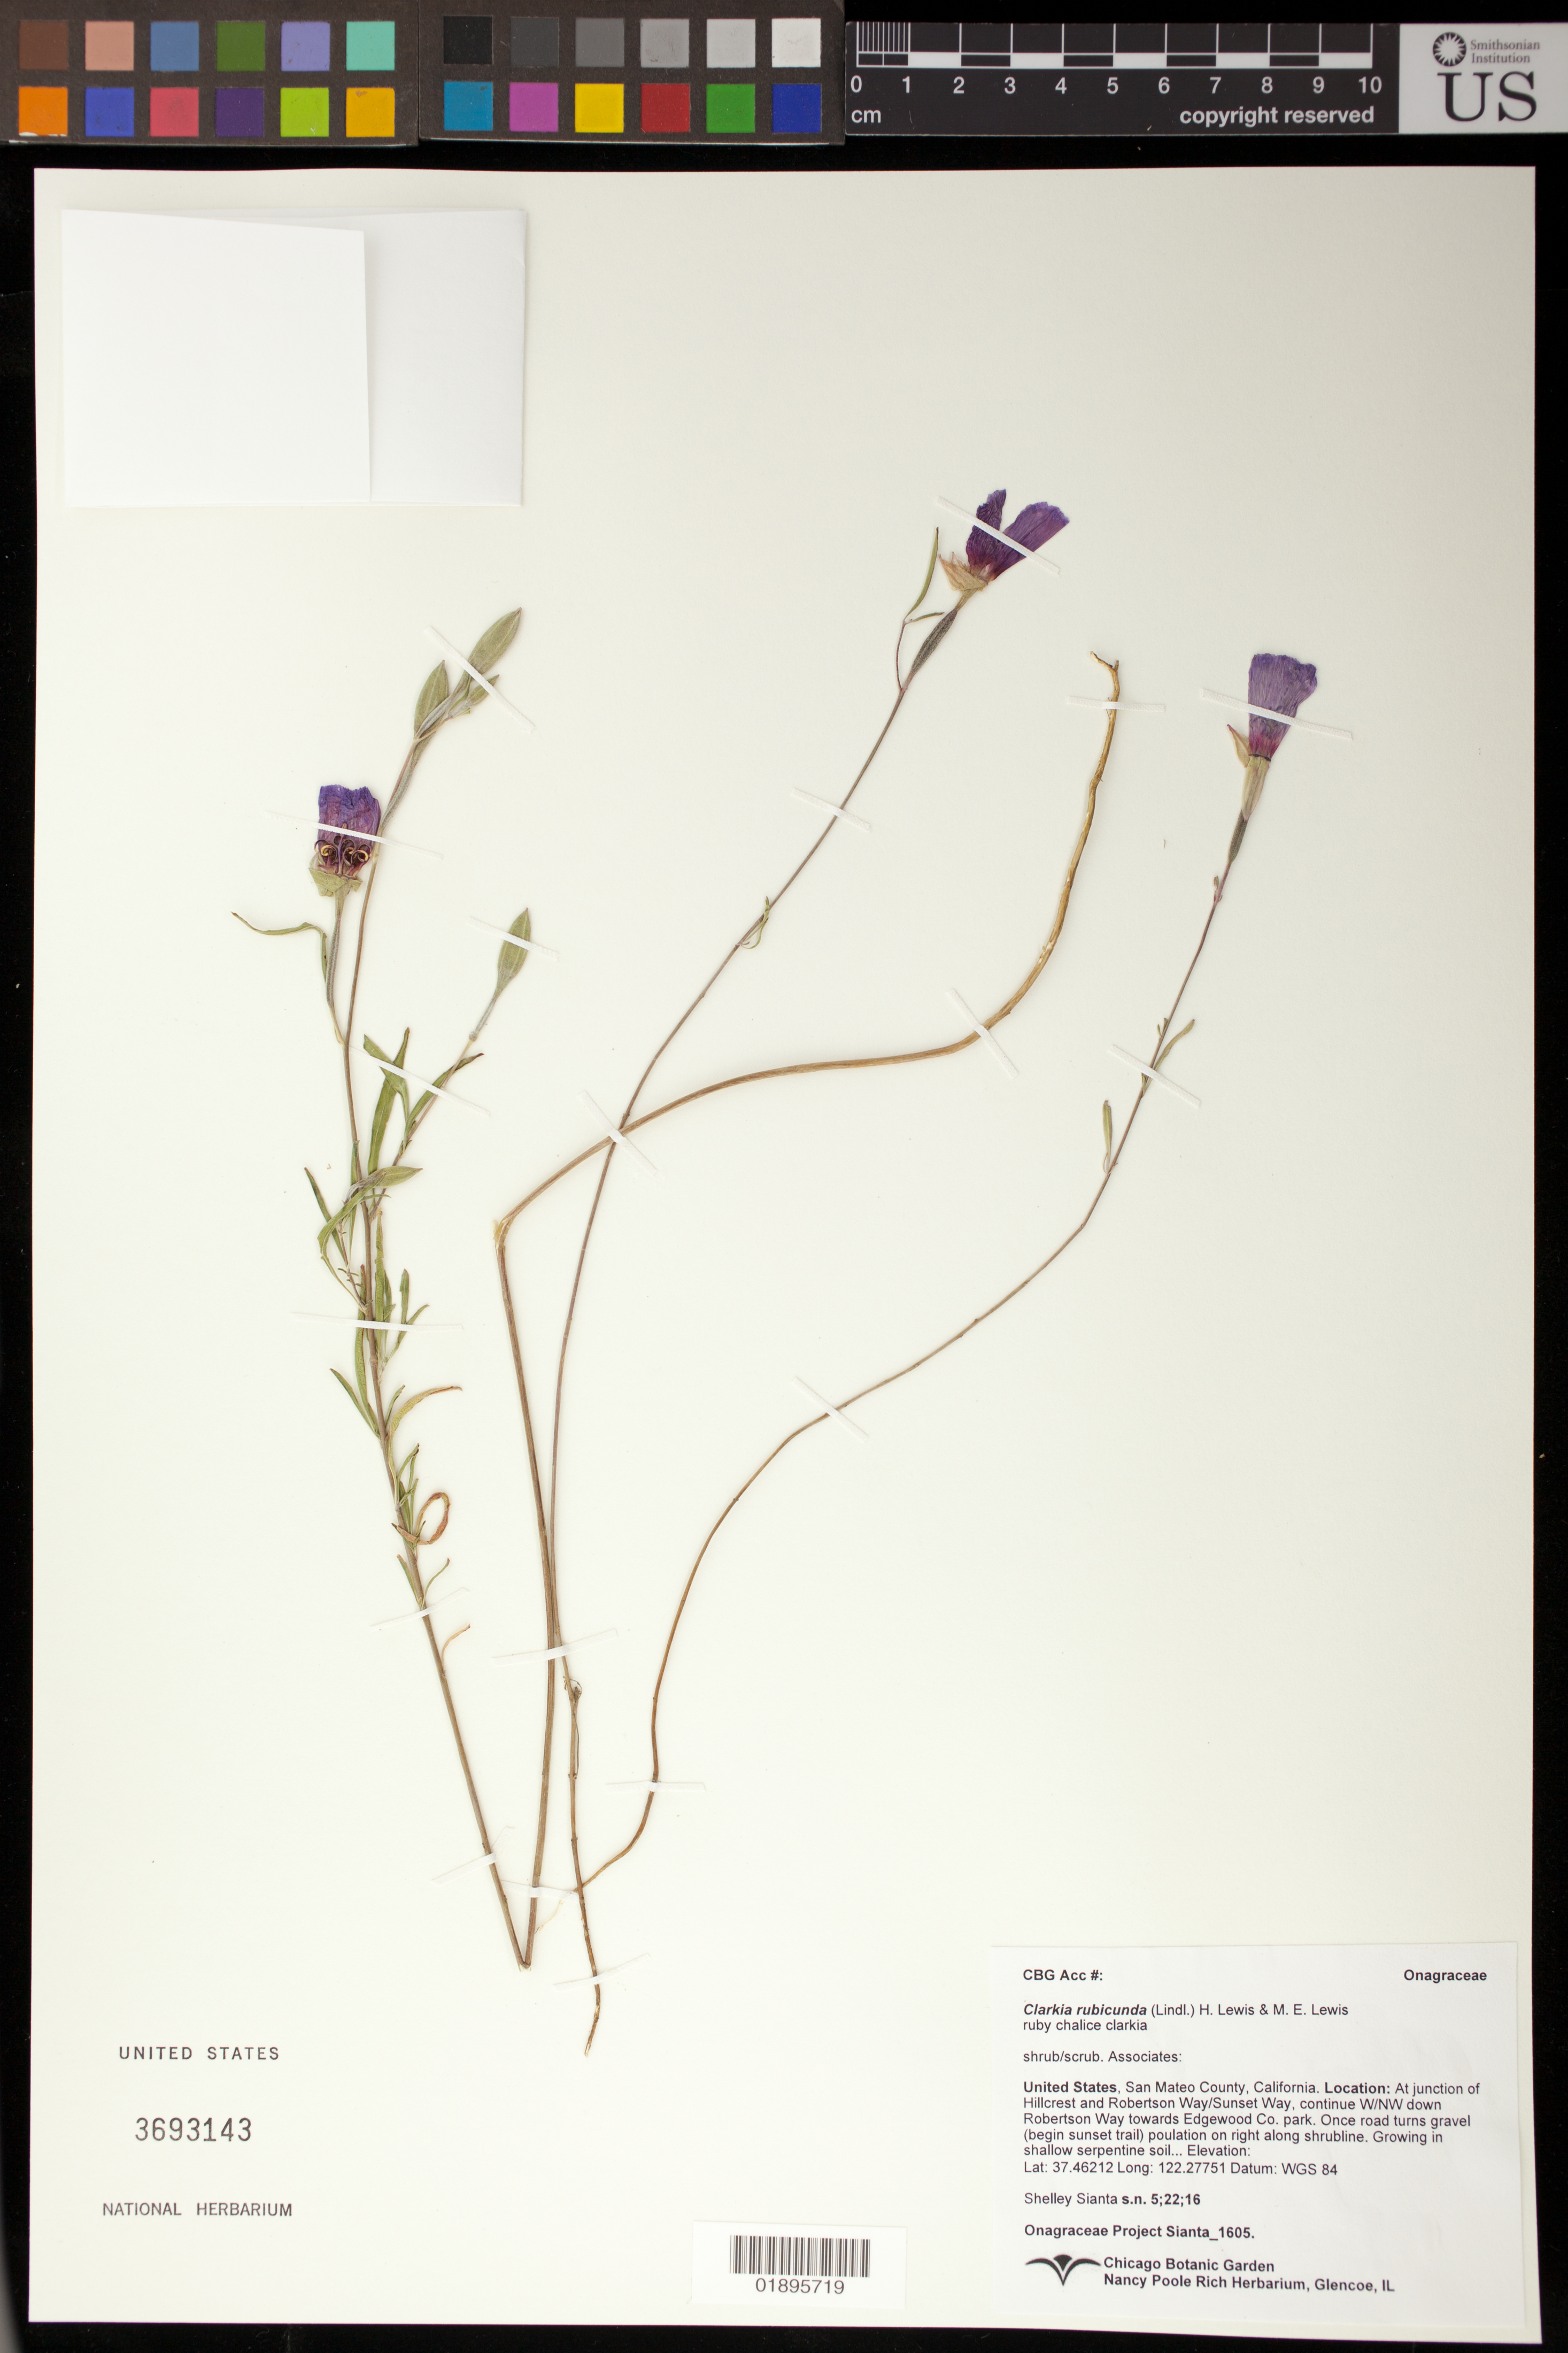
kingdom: Plantae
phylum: Tracheophyta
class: Magnoliopsida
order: Myrtales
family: Onagraceae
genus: Clarkia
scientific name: Clarkia rubicunda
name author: (Lindl.) F. H. Lewis & M.R. Lewis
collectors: S. Sianta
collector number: Sianta 1605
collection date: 2016-05-22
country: United States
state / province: California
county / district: San Mateo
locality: Edgewood, at junction of Hillcrest and Robertson Way/Sunset Way, continue W/NW down Robertson Way towards Edgewood Co. park. Once road turns gravel (begin sunset trail) poulation on right along shrubline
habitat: shrub/scrub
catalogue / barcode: US 3693143